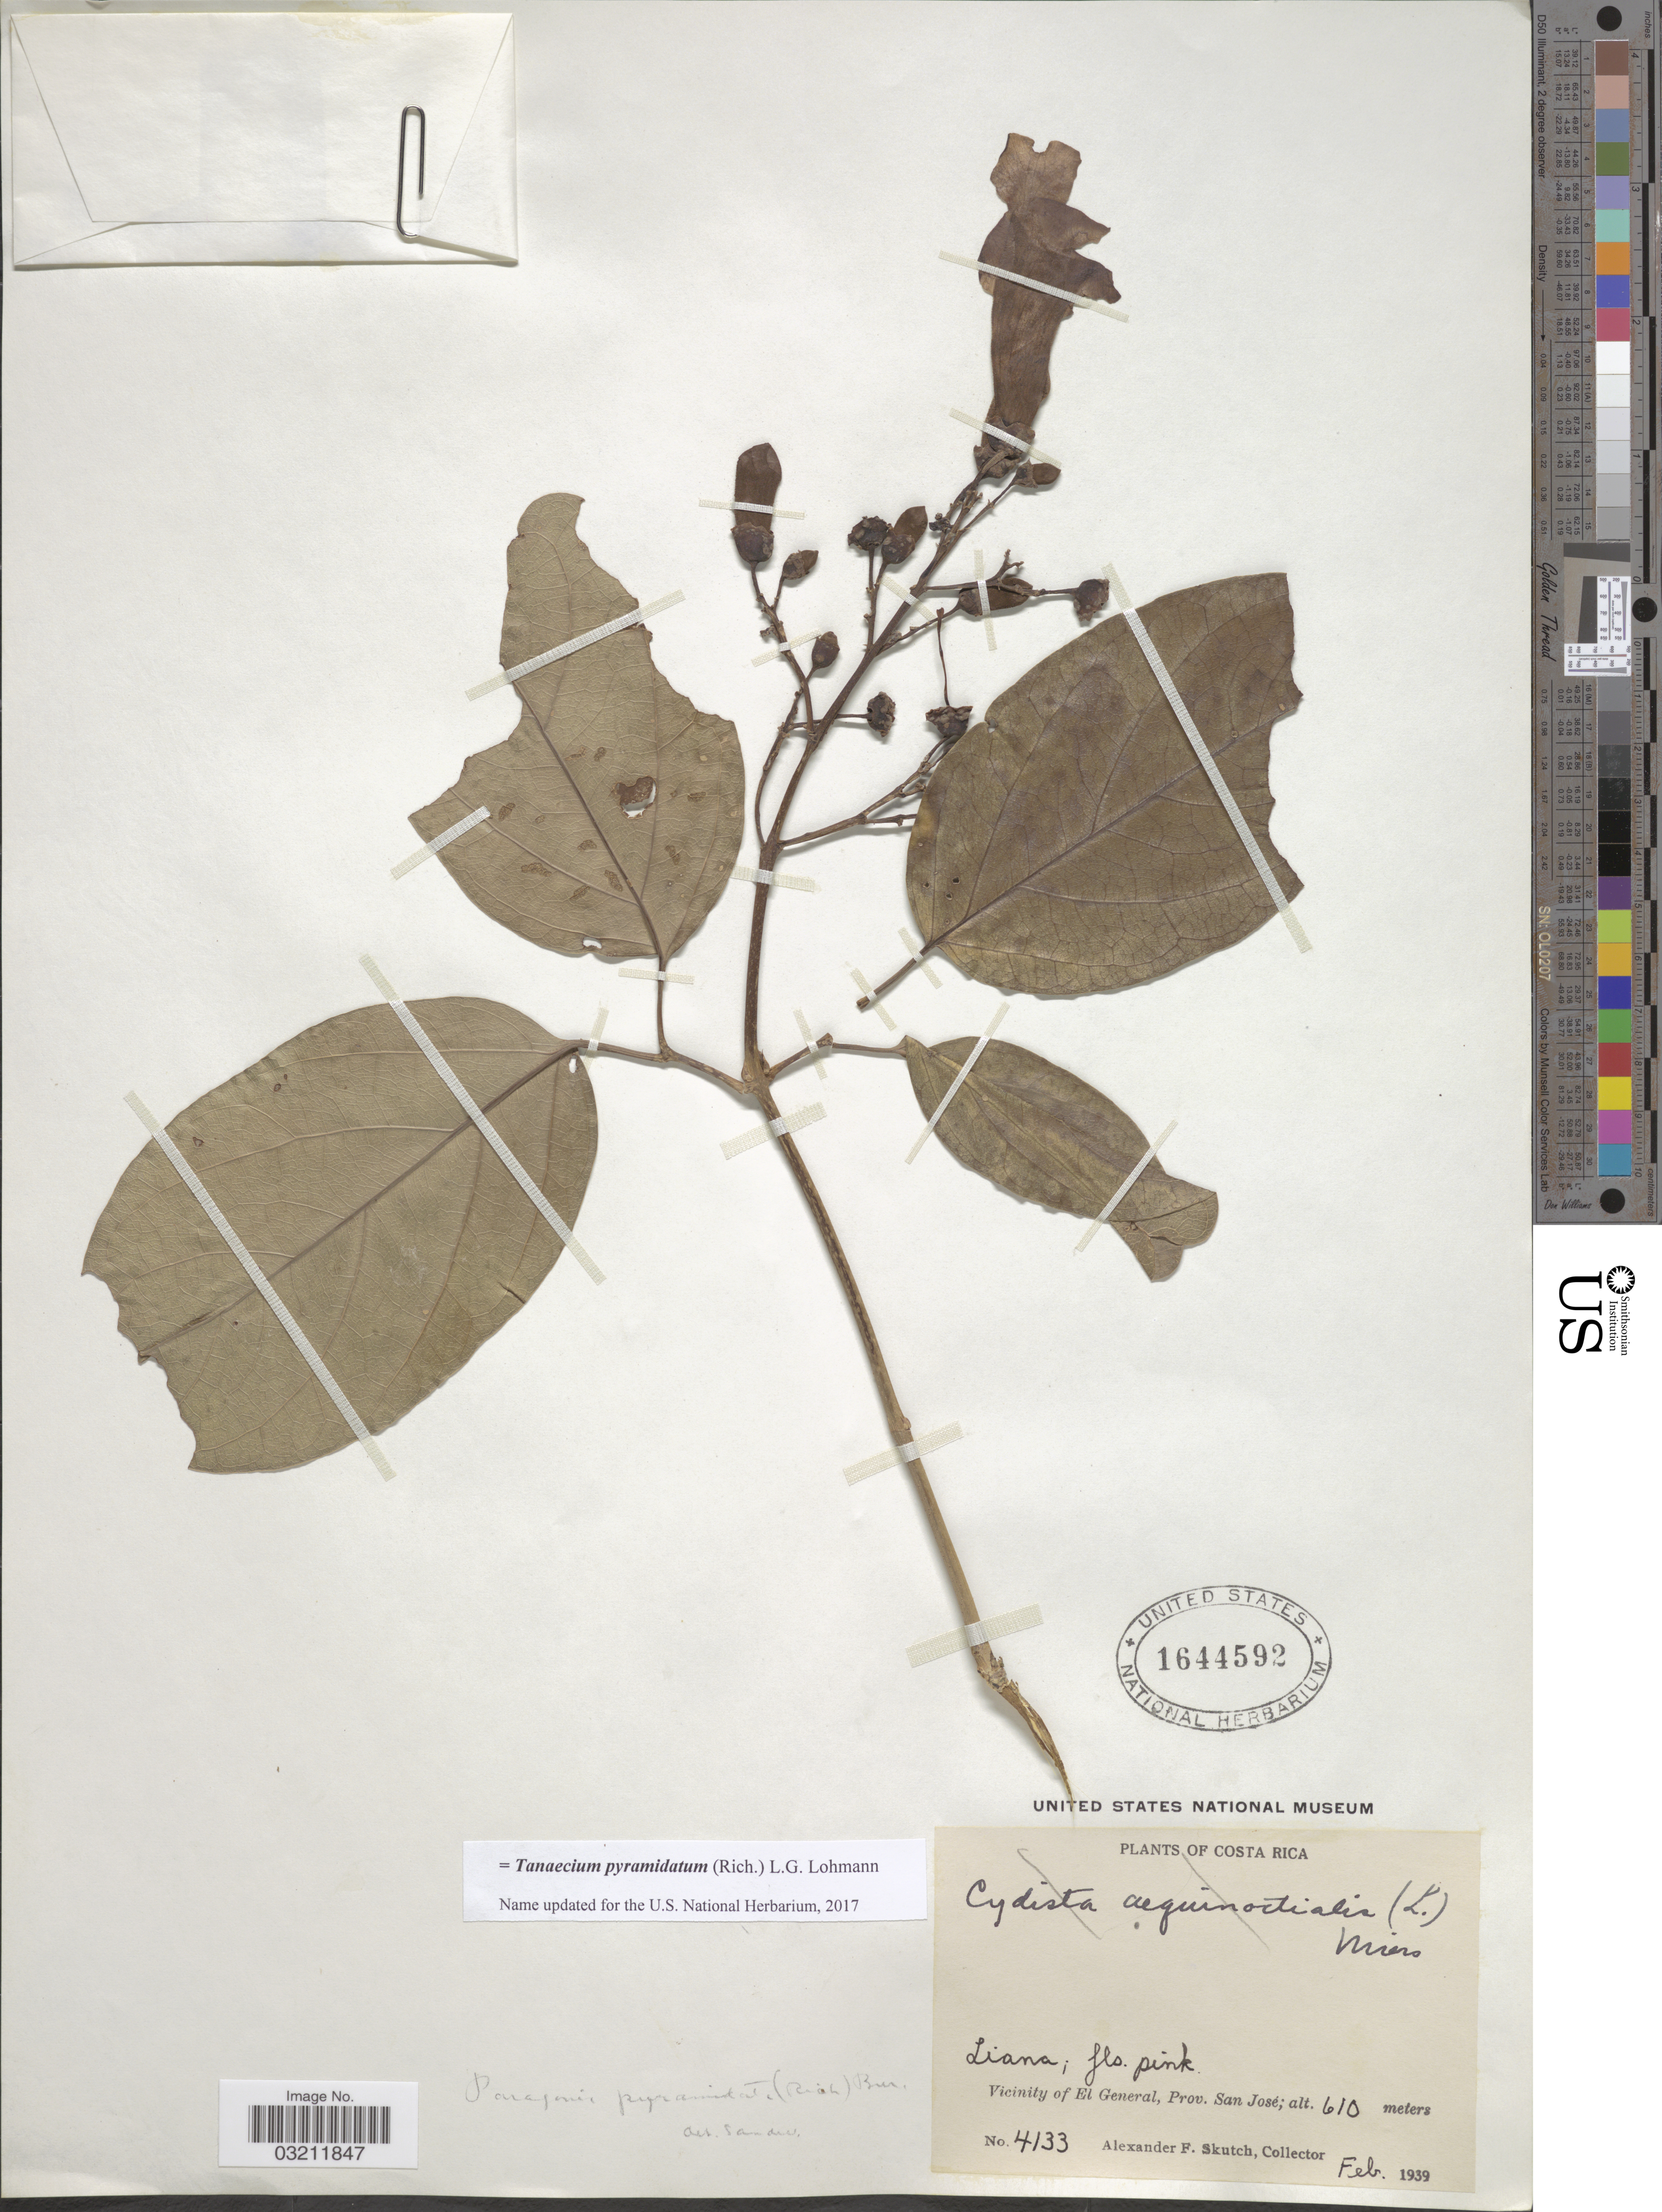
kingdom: Plantae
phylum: Tracheophyta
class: Magnoliopsida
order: Lamiales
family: Bignoniaceae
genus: Tanaecium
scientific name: Tanaecium pyramidatum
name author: (Rich.) L.G. Lohmann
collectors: A. F. Skutch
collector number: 4133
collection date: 1939-02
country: Costa Rica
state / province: San José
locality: Vicinity of El General.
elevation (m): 610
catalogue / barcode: US 1644592